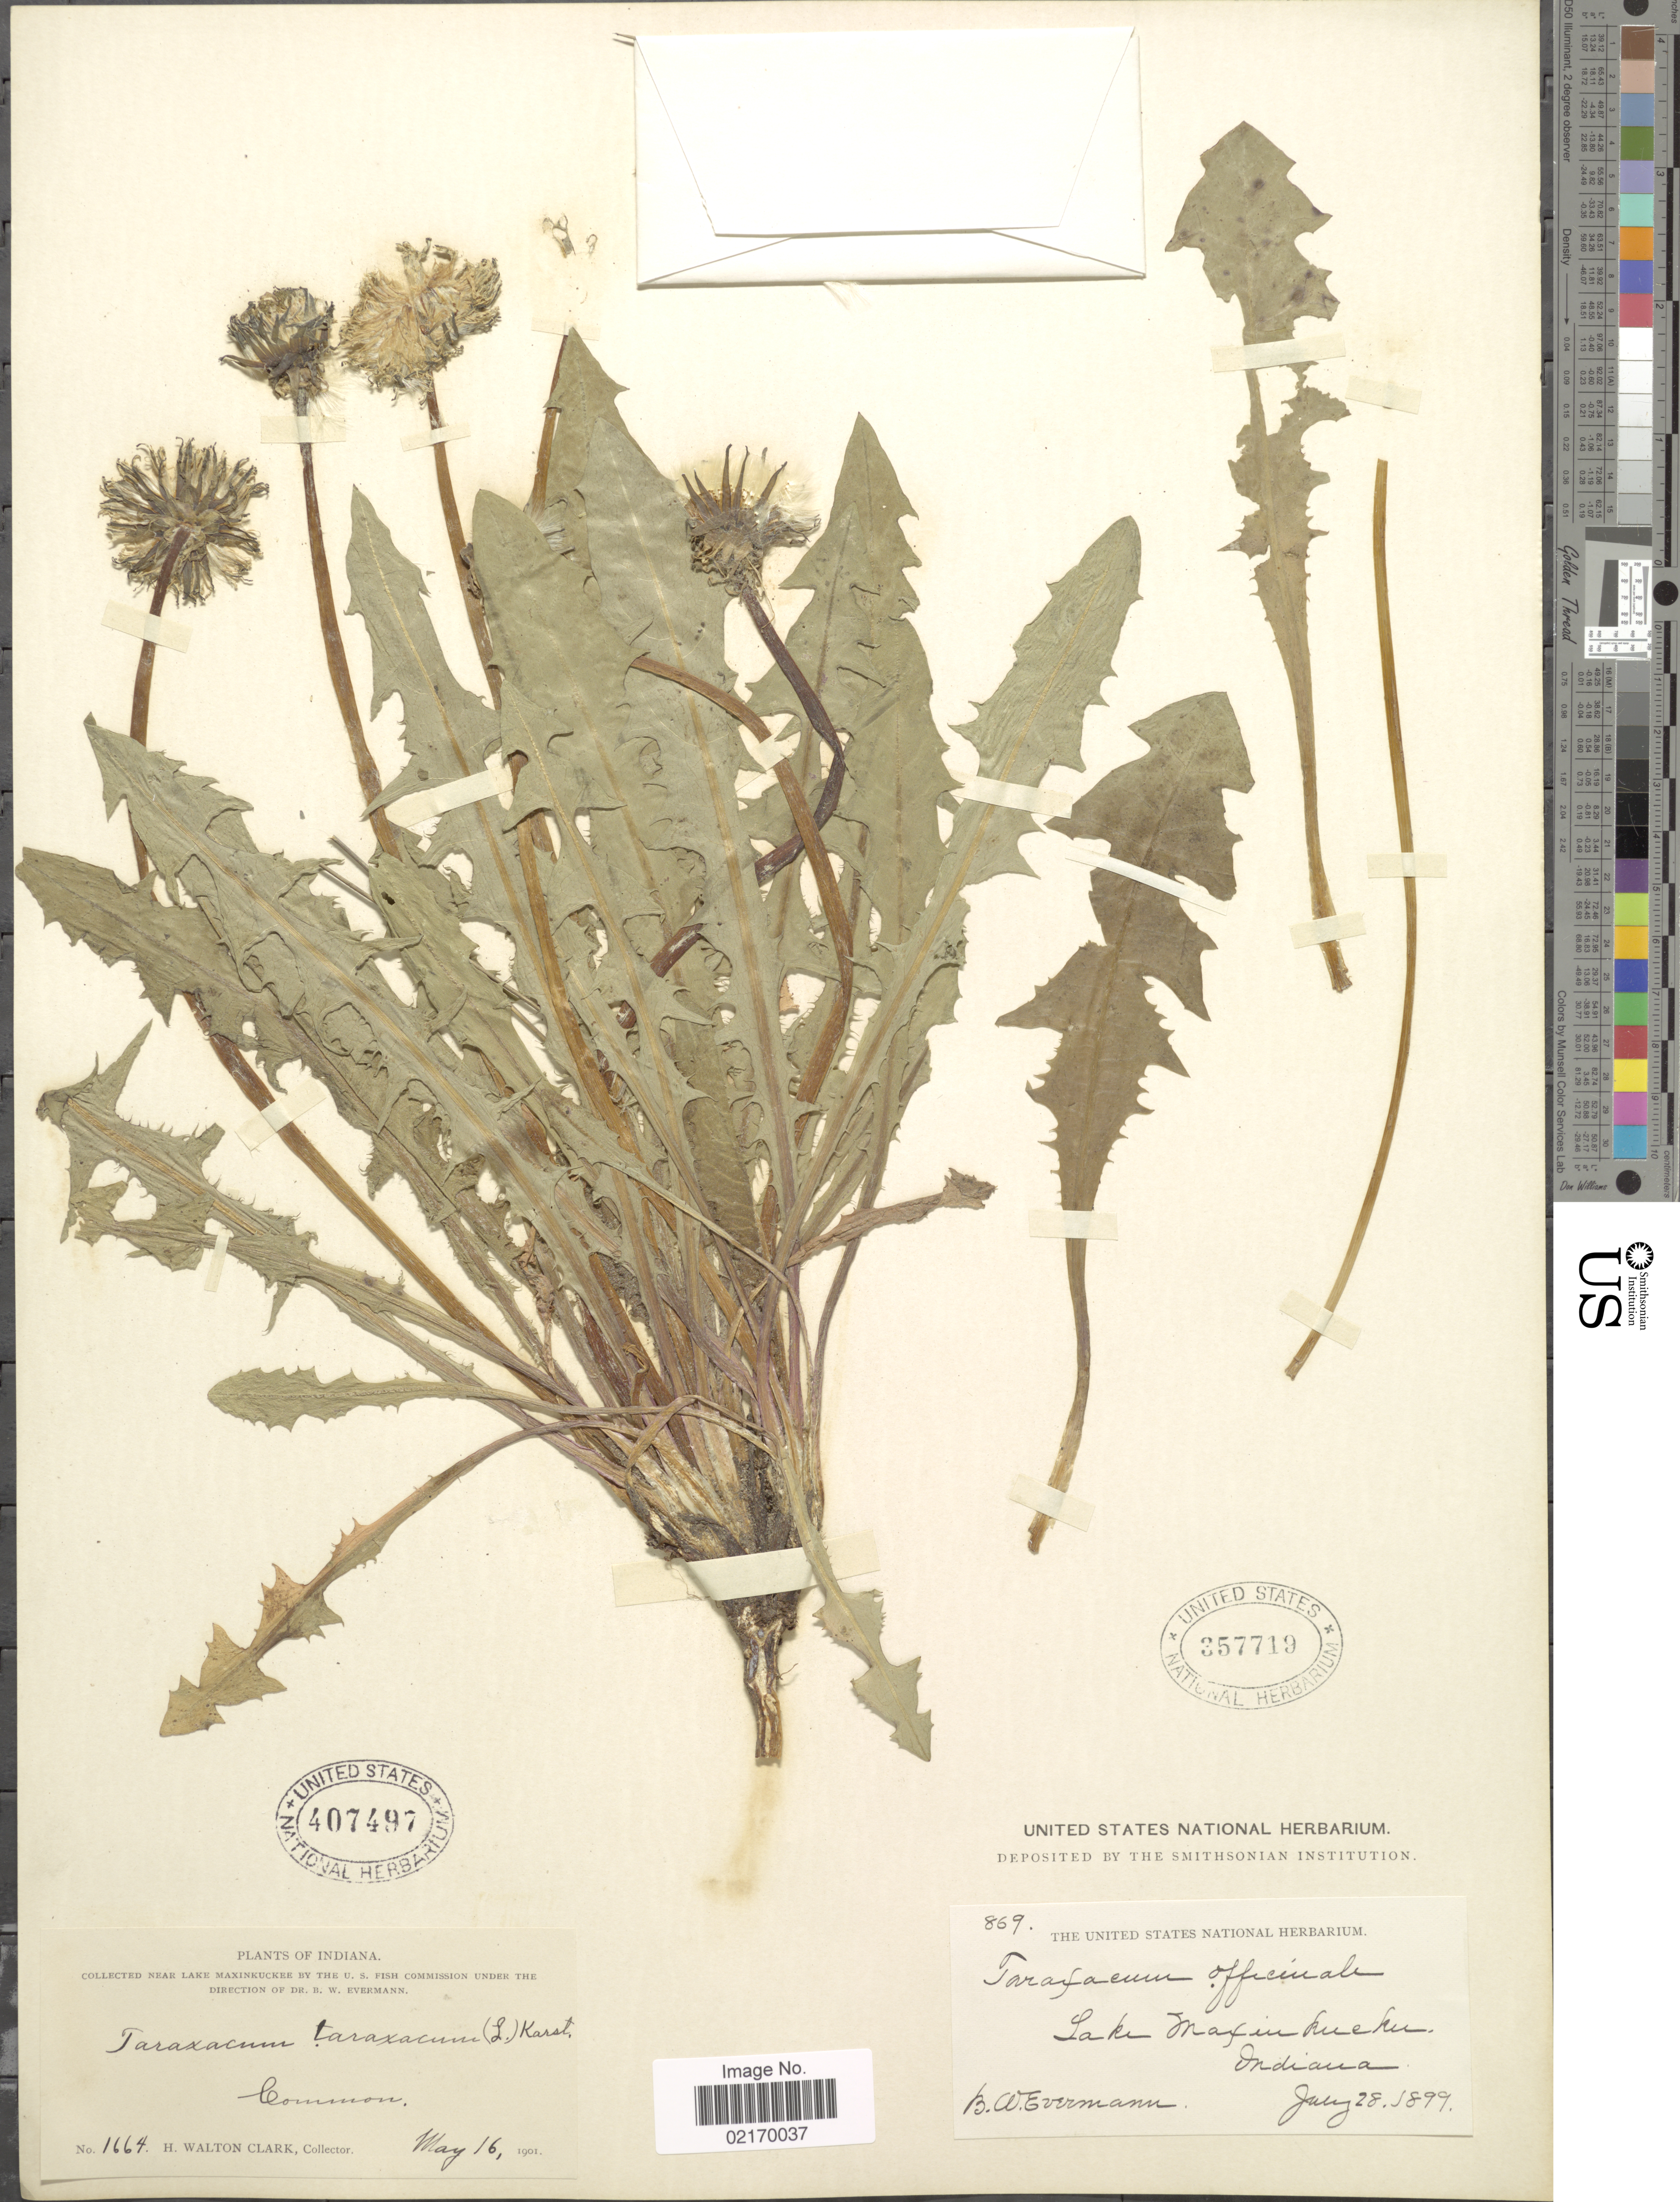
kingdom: Plantae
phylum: Tracheophyta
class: Magnoliopsida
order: Asterales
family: Asteraceae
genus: Taraxacum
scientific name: Taraxacum officinale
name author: G.H. Weber ex F.H. Wigg.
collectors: H. W. Clark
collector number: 1664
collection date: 1901-05-16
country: United States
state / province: Indiana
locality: Near Lake Maxinkuckee, common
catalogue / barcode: US 407497-2